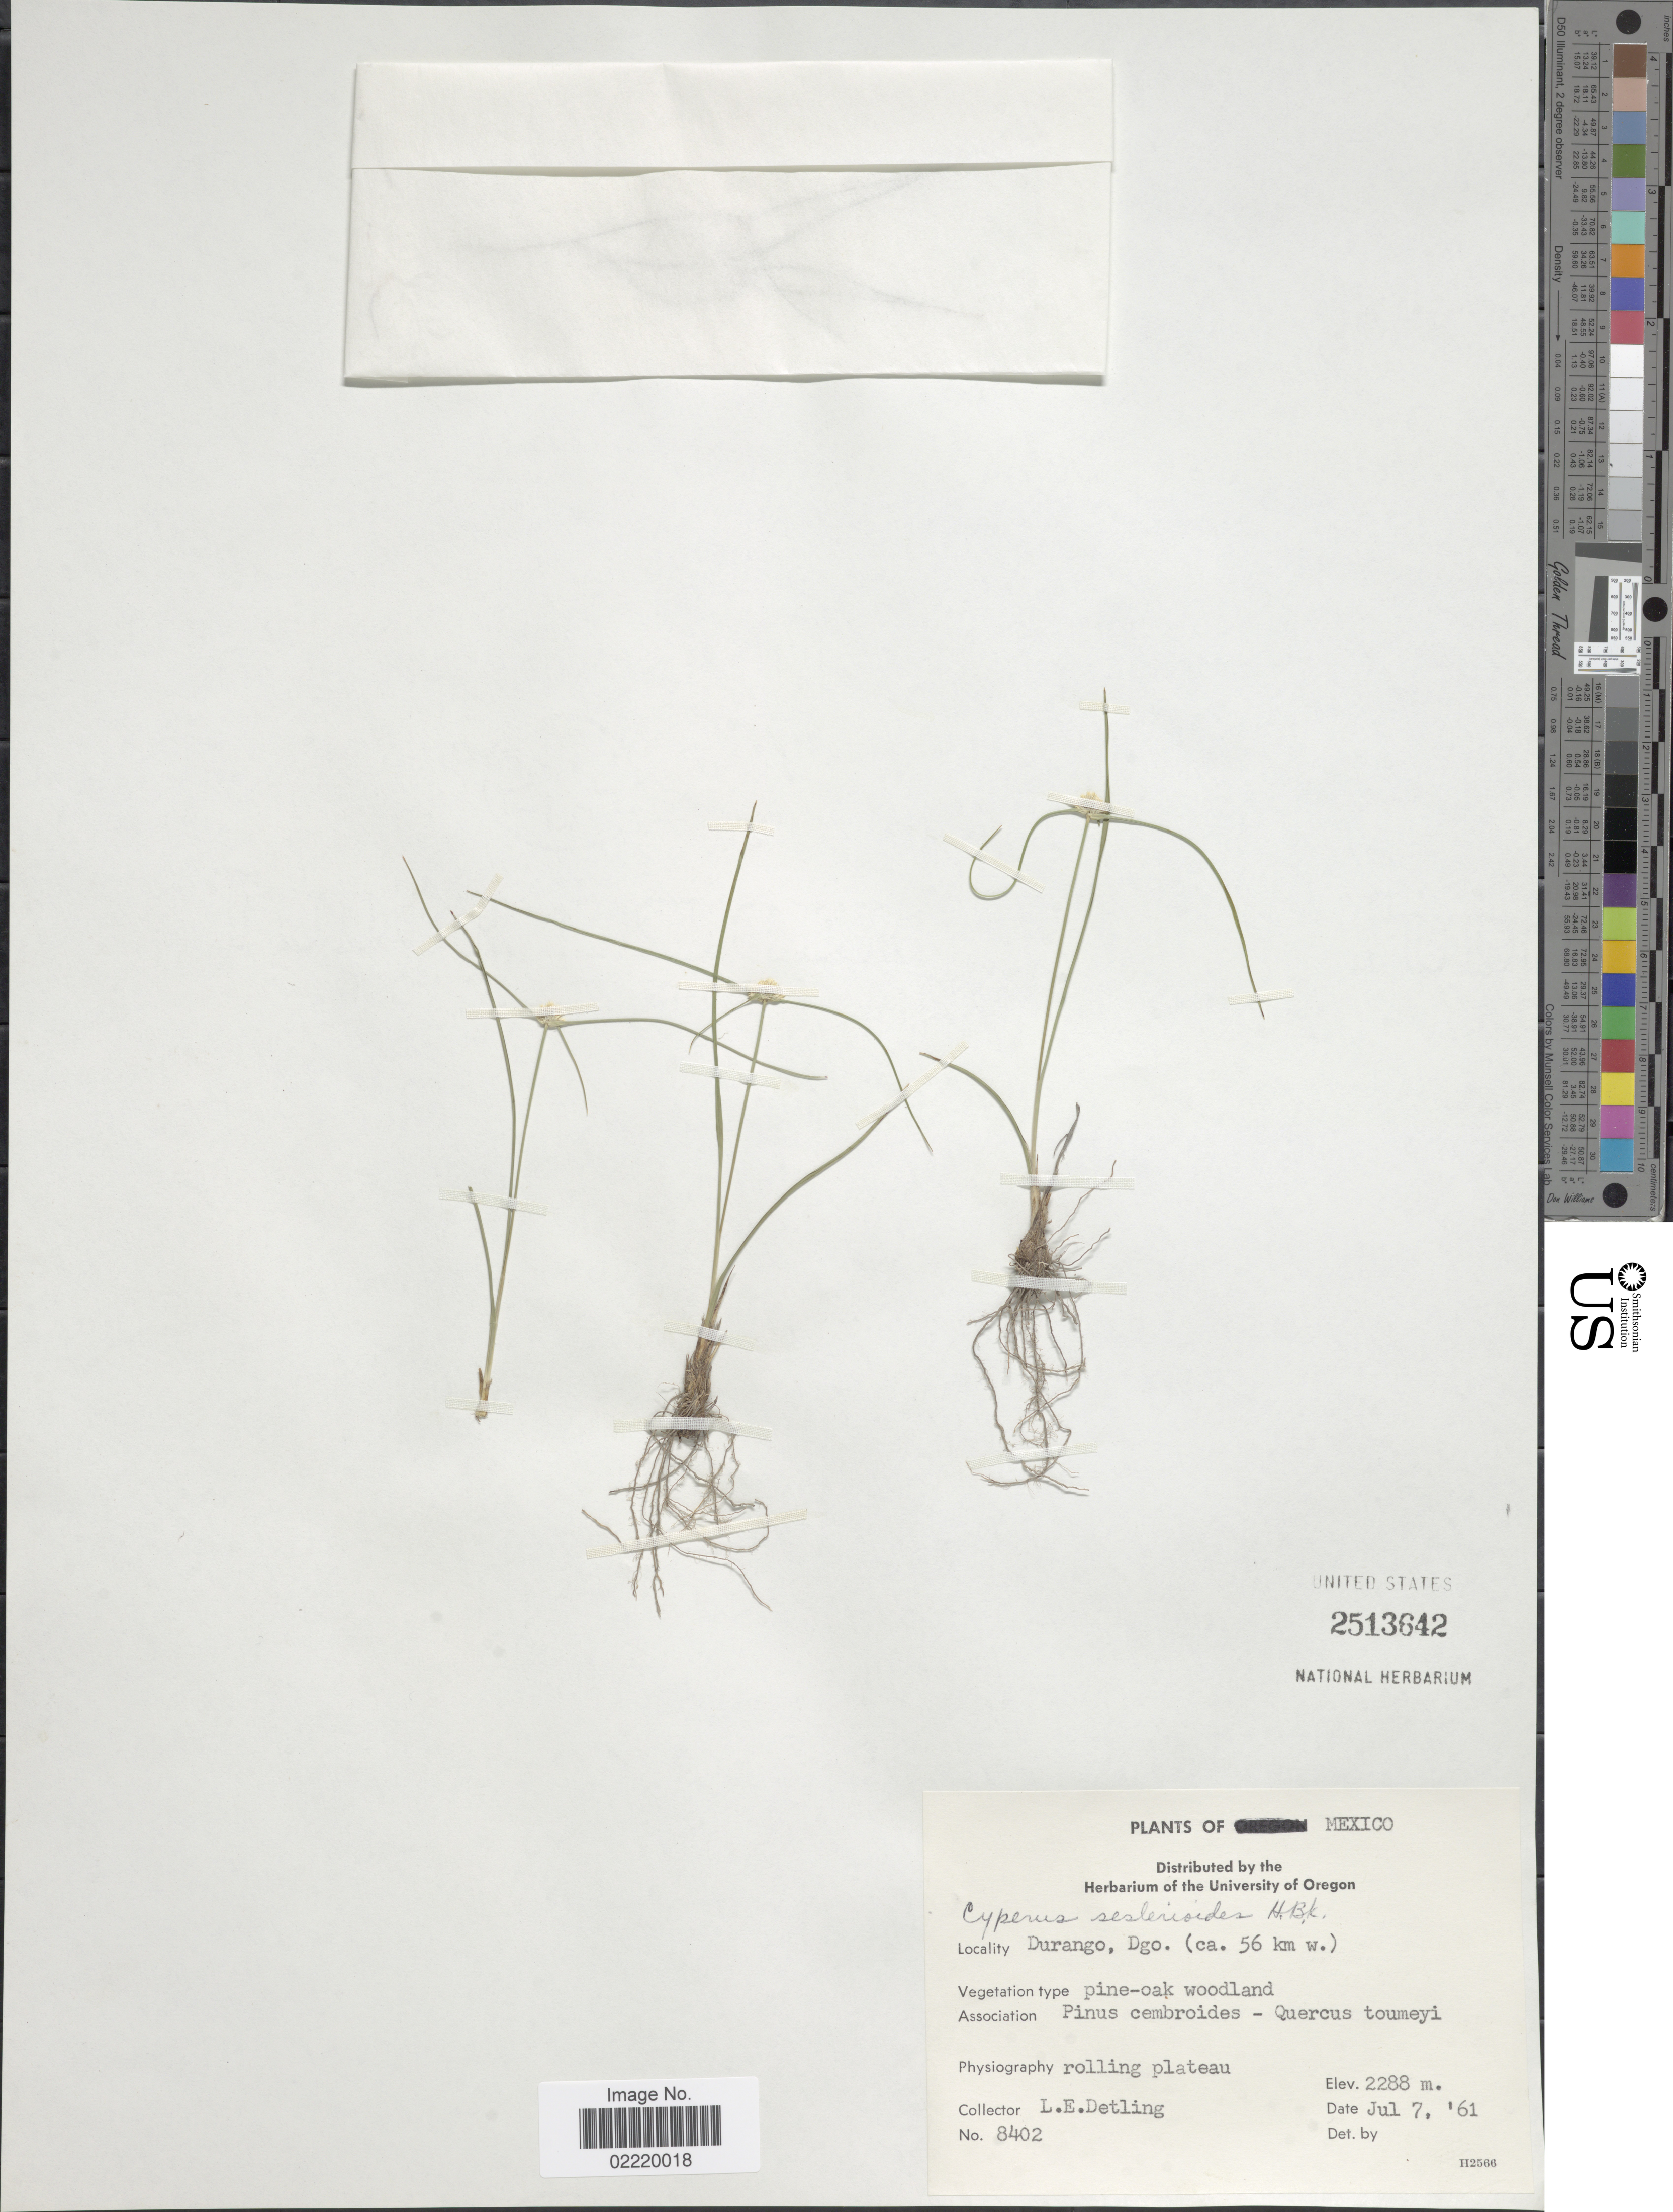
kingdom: Plantae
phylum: Tracheophyta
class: Liliopsida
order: Poales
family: Cyperaceae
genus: Cyperus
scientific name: Cyperus seslerioides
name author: Kunth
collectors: L. E. Detling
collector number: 8402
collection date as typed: Transcribed d/m/y: 7/7/61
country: Mexico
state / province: Durango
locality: Durango, pine-oak woodland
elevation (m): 2288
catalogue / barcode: US 2513642